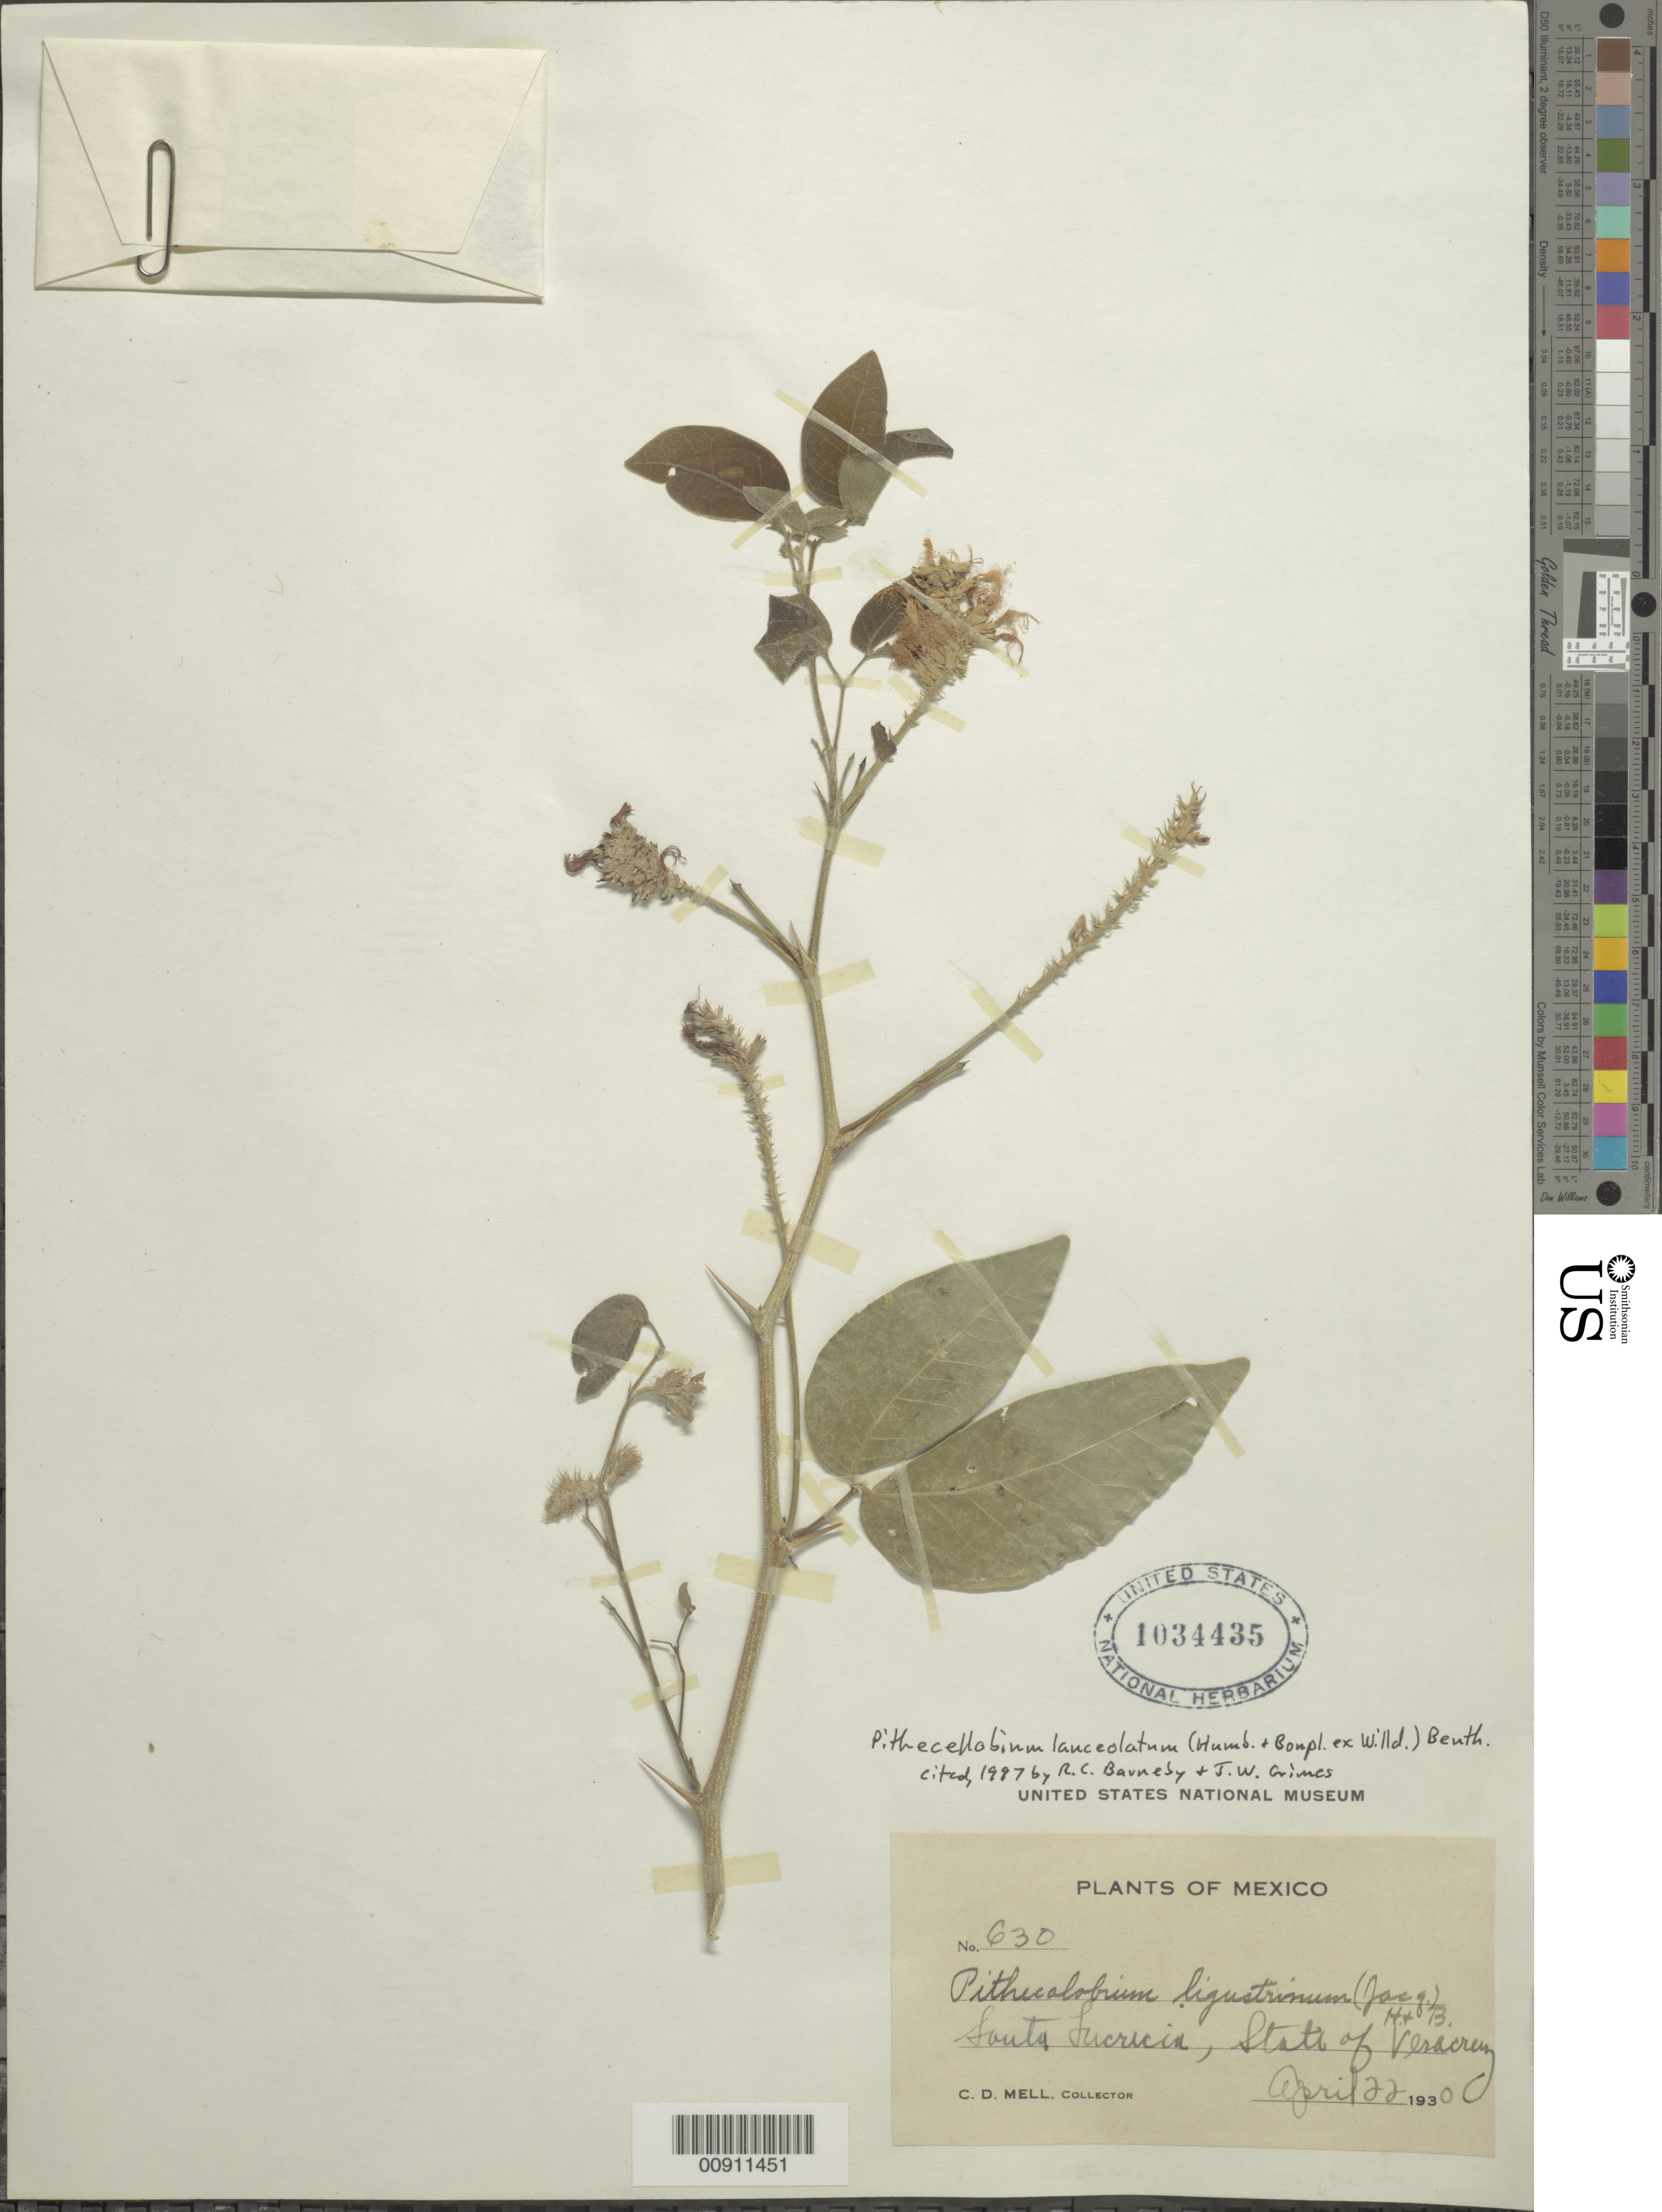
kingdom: Plantae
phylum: Tracheophyta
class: Magnoliopsida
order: Fabales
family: Fabaceae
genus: Pithecellobium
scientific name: Pithecellobium lanceolatum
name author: (Humb. & Bonpl. ex Willd.) Benth.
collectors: C. D. Mell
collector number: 630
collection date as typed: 22 Apr 1930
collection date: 1930-04-22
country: Mexico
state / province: Veracruz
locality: Santa Lucrecia, State of Veracruz.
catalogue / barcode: US 1034435